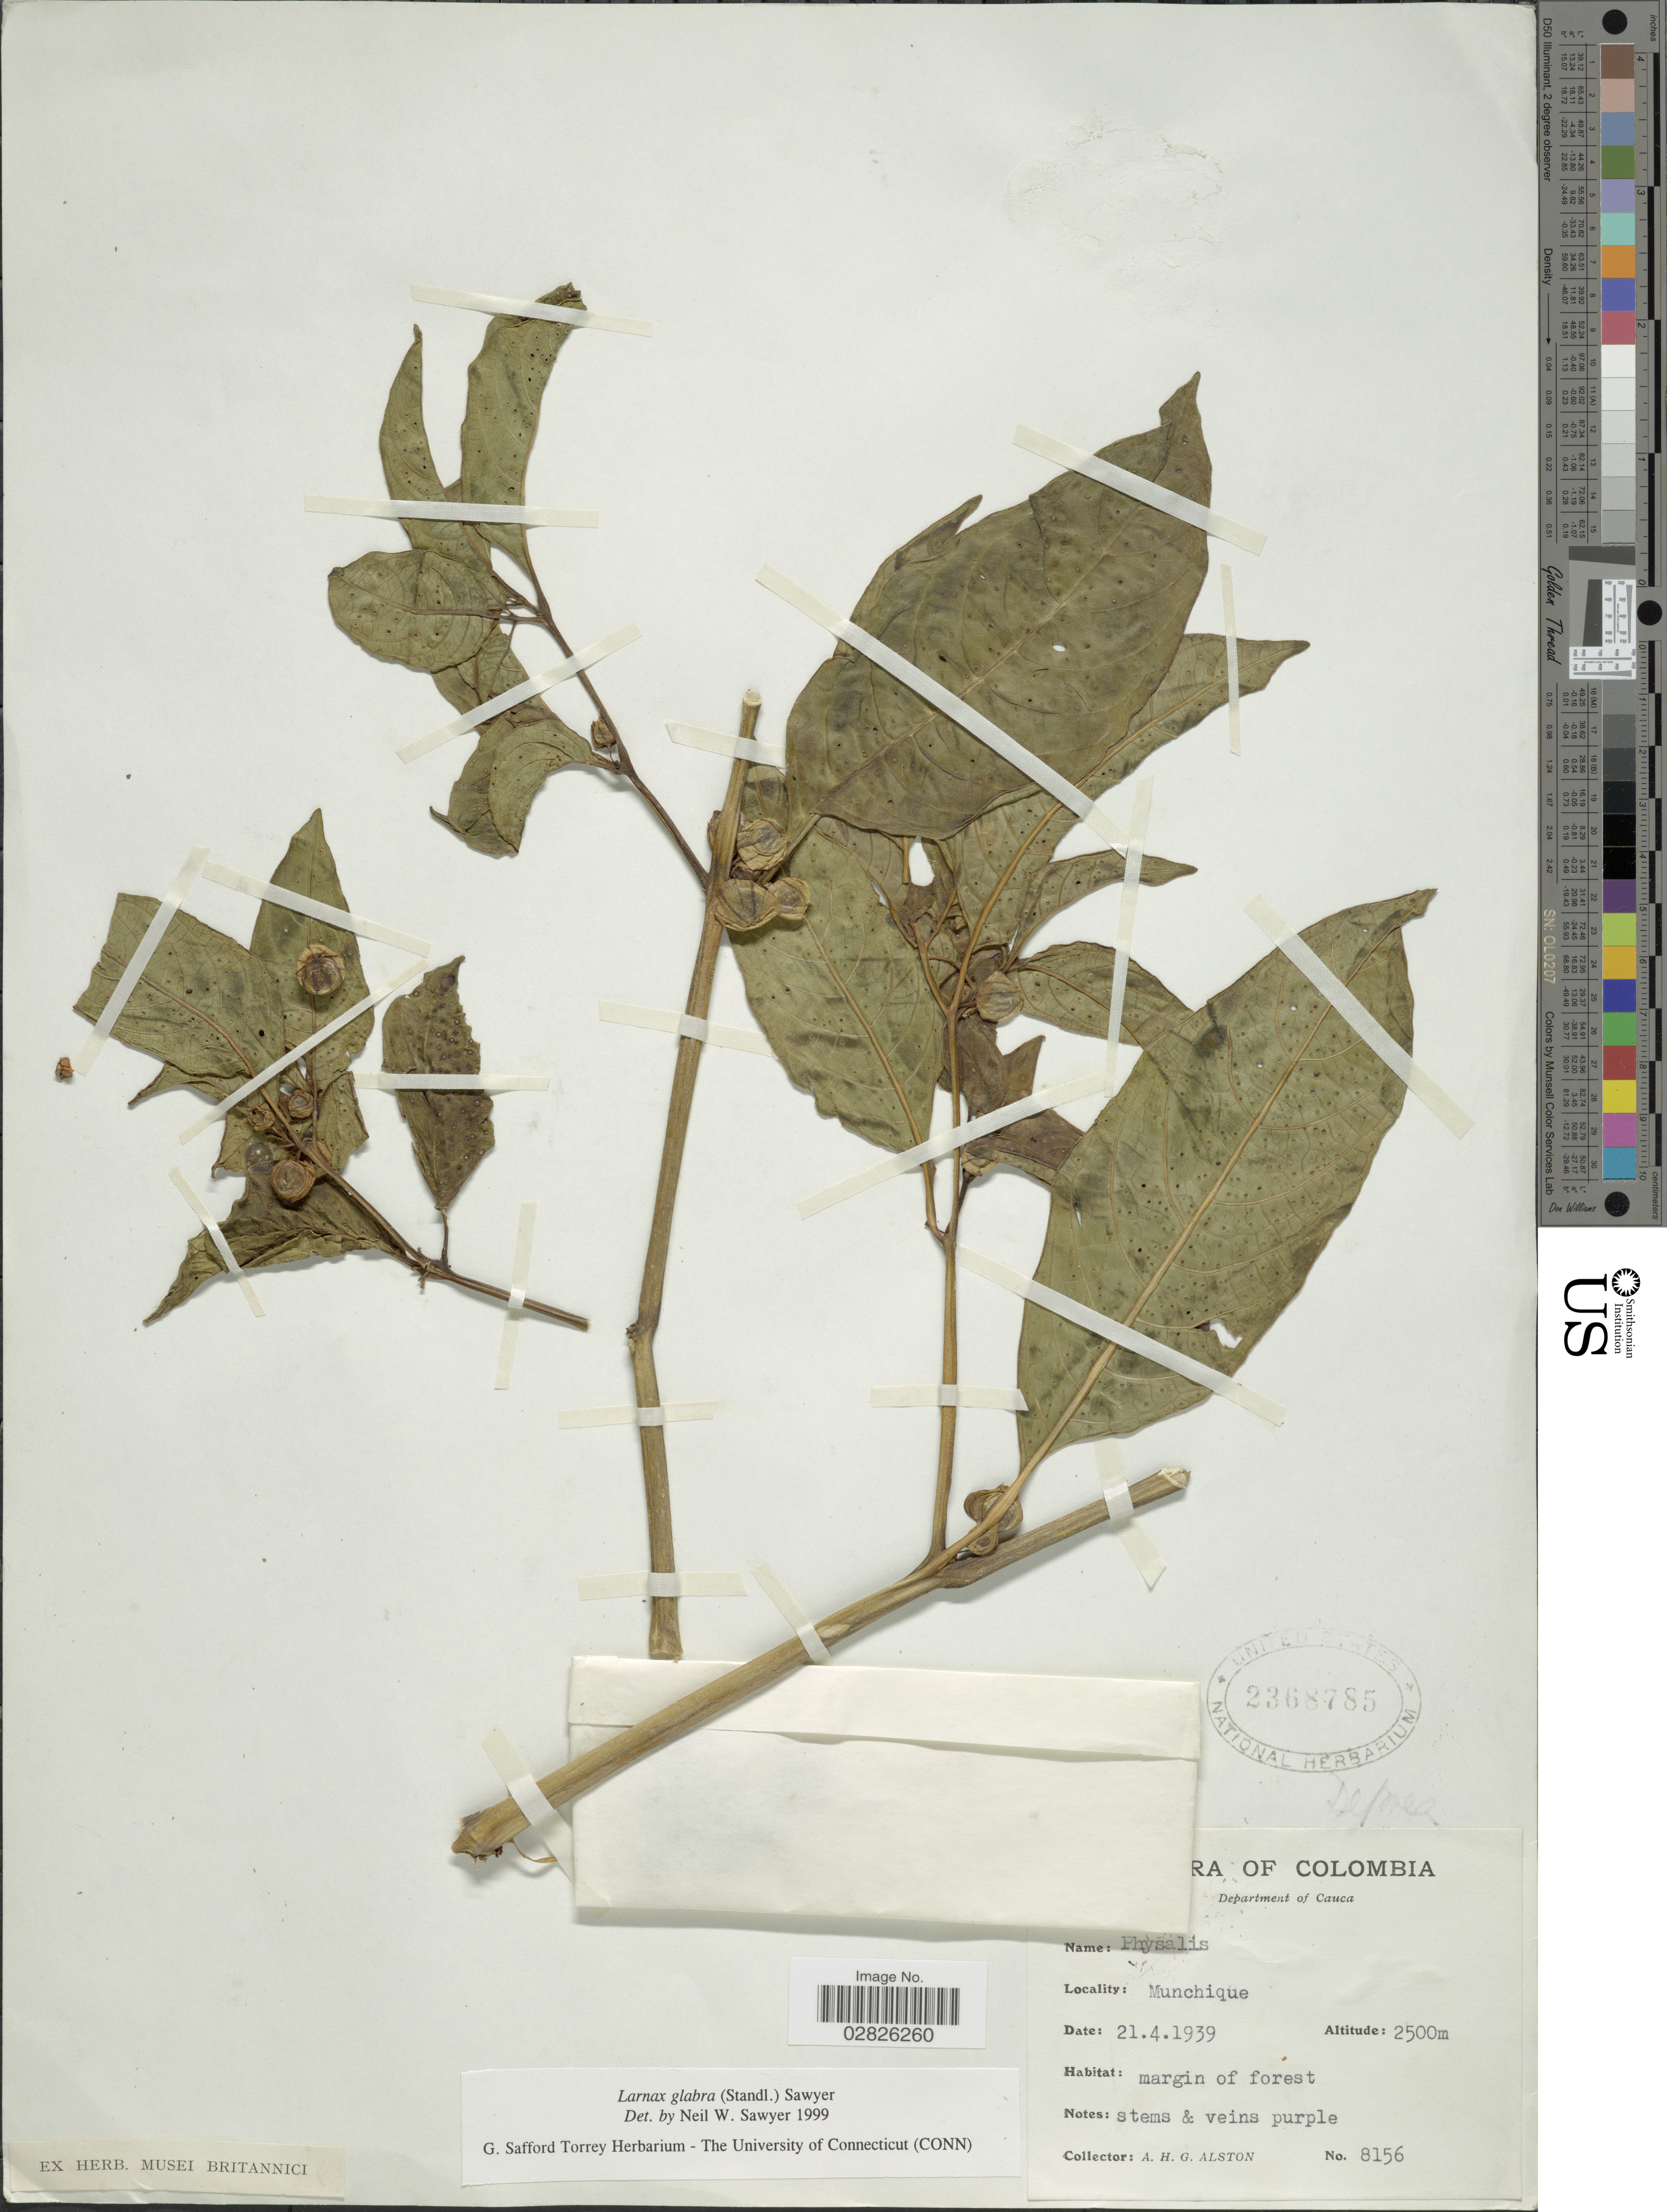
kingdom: Plantae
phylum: Tracheophyta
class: Magnoliopsida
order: Solanales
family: Solanaceae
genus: Larnax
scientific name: Larnax glabra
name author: (Standl.) Sawyer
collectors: A. H. Alston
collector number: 8156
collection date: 1939-04-21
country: Colombia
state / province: Cauca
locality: Department of Cauca. Munchique.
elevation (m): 2500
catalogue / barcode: US 2368785